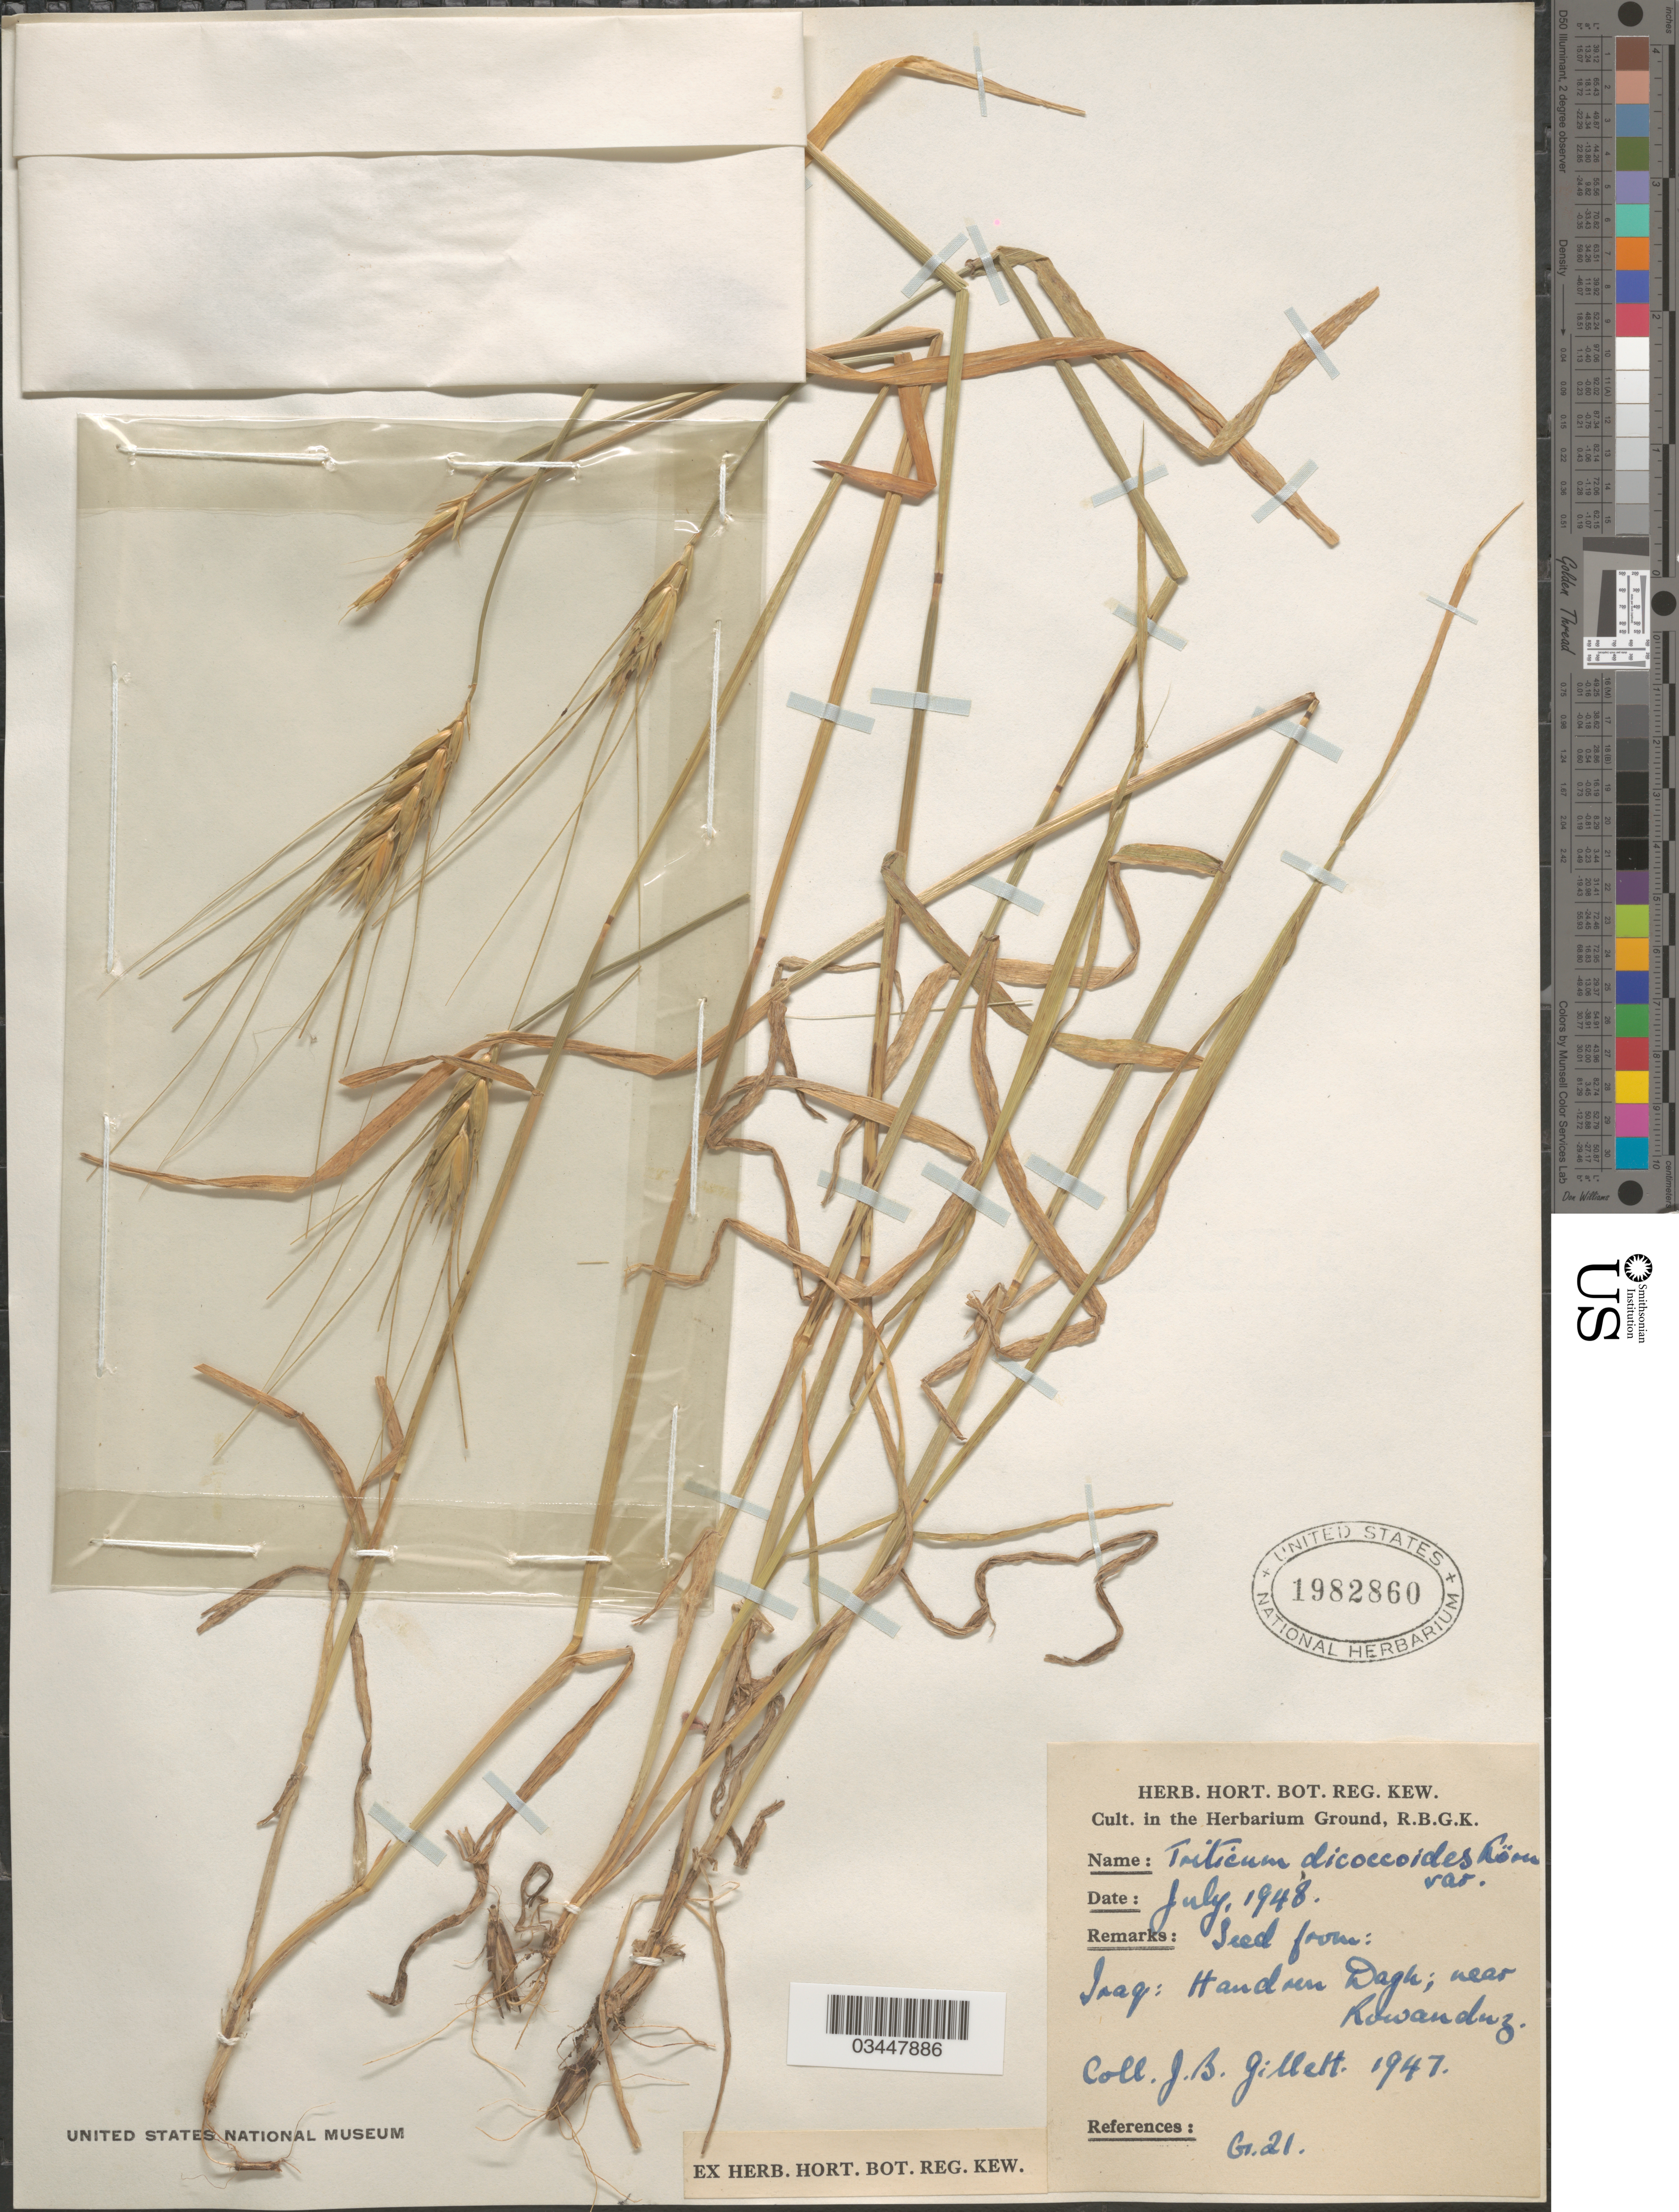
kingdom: Plantae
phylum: Tracheophyta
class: Liliopsida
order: Poales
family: Poaceae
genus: Triticum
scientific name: Triticum dicoccoides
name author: (Körn.) Körn. ex Schweinf.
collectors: ex herb. Hort. Reg. Kew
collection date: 1948-07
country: United Kingdom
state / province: England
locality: Cult. in the Herbarium Ground, R.B.G.K.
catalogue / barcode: US 1982860